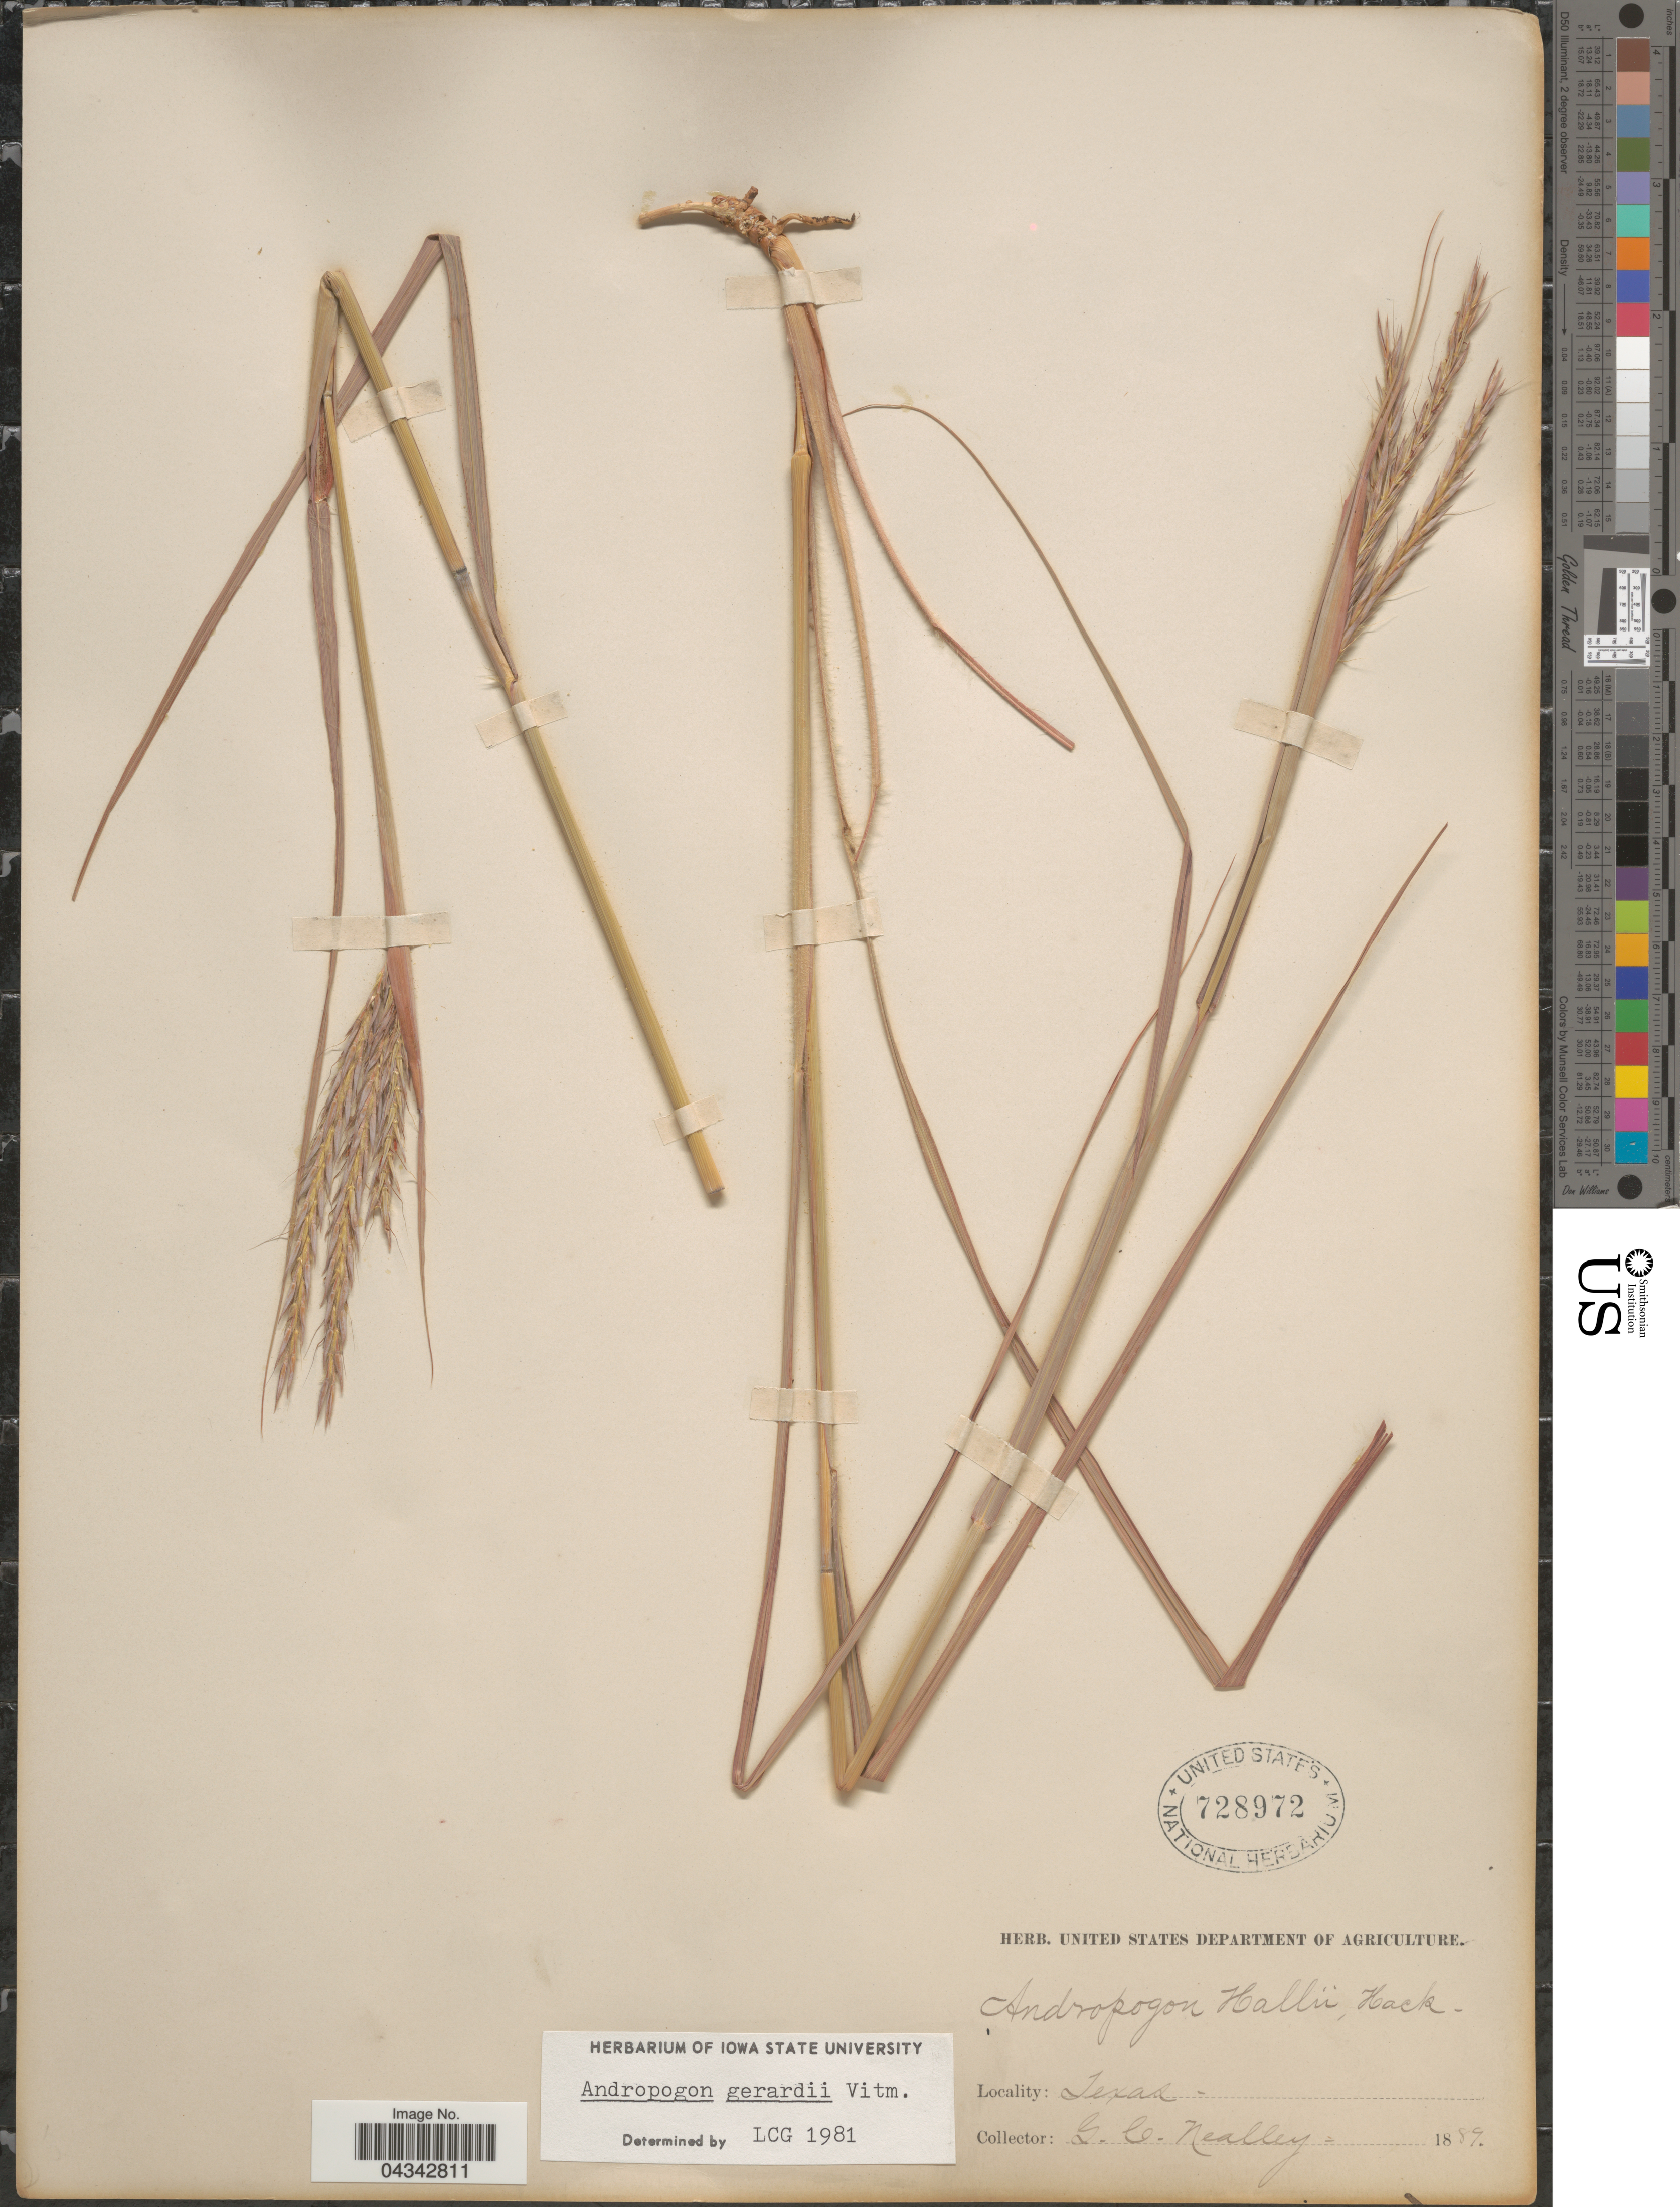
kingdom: Plantae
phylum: Tracheophyta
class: Liliopsida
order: Poales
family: Poaceae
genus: Andropogon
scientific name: Andropogon gerardii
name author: Vitman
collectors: G. C. Nealley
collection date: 1889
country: United States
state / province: Texas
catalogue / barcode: US 728972